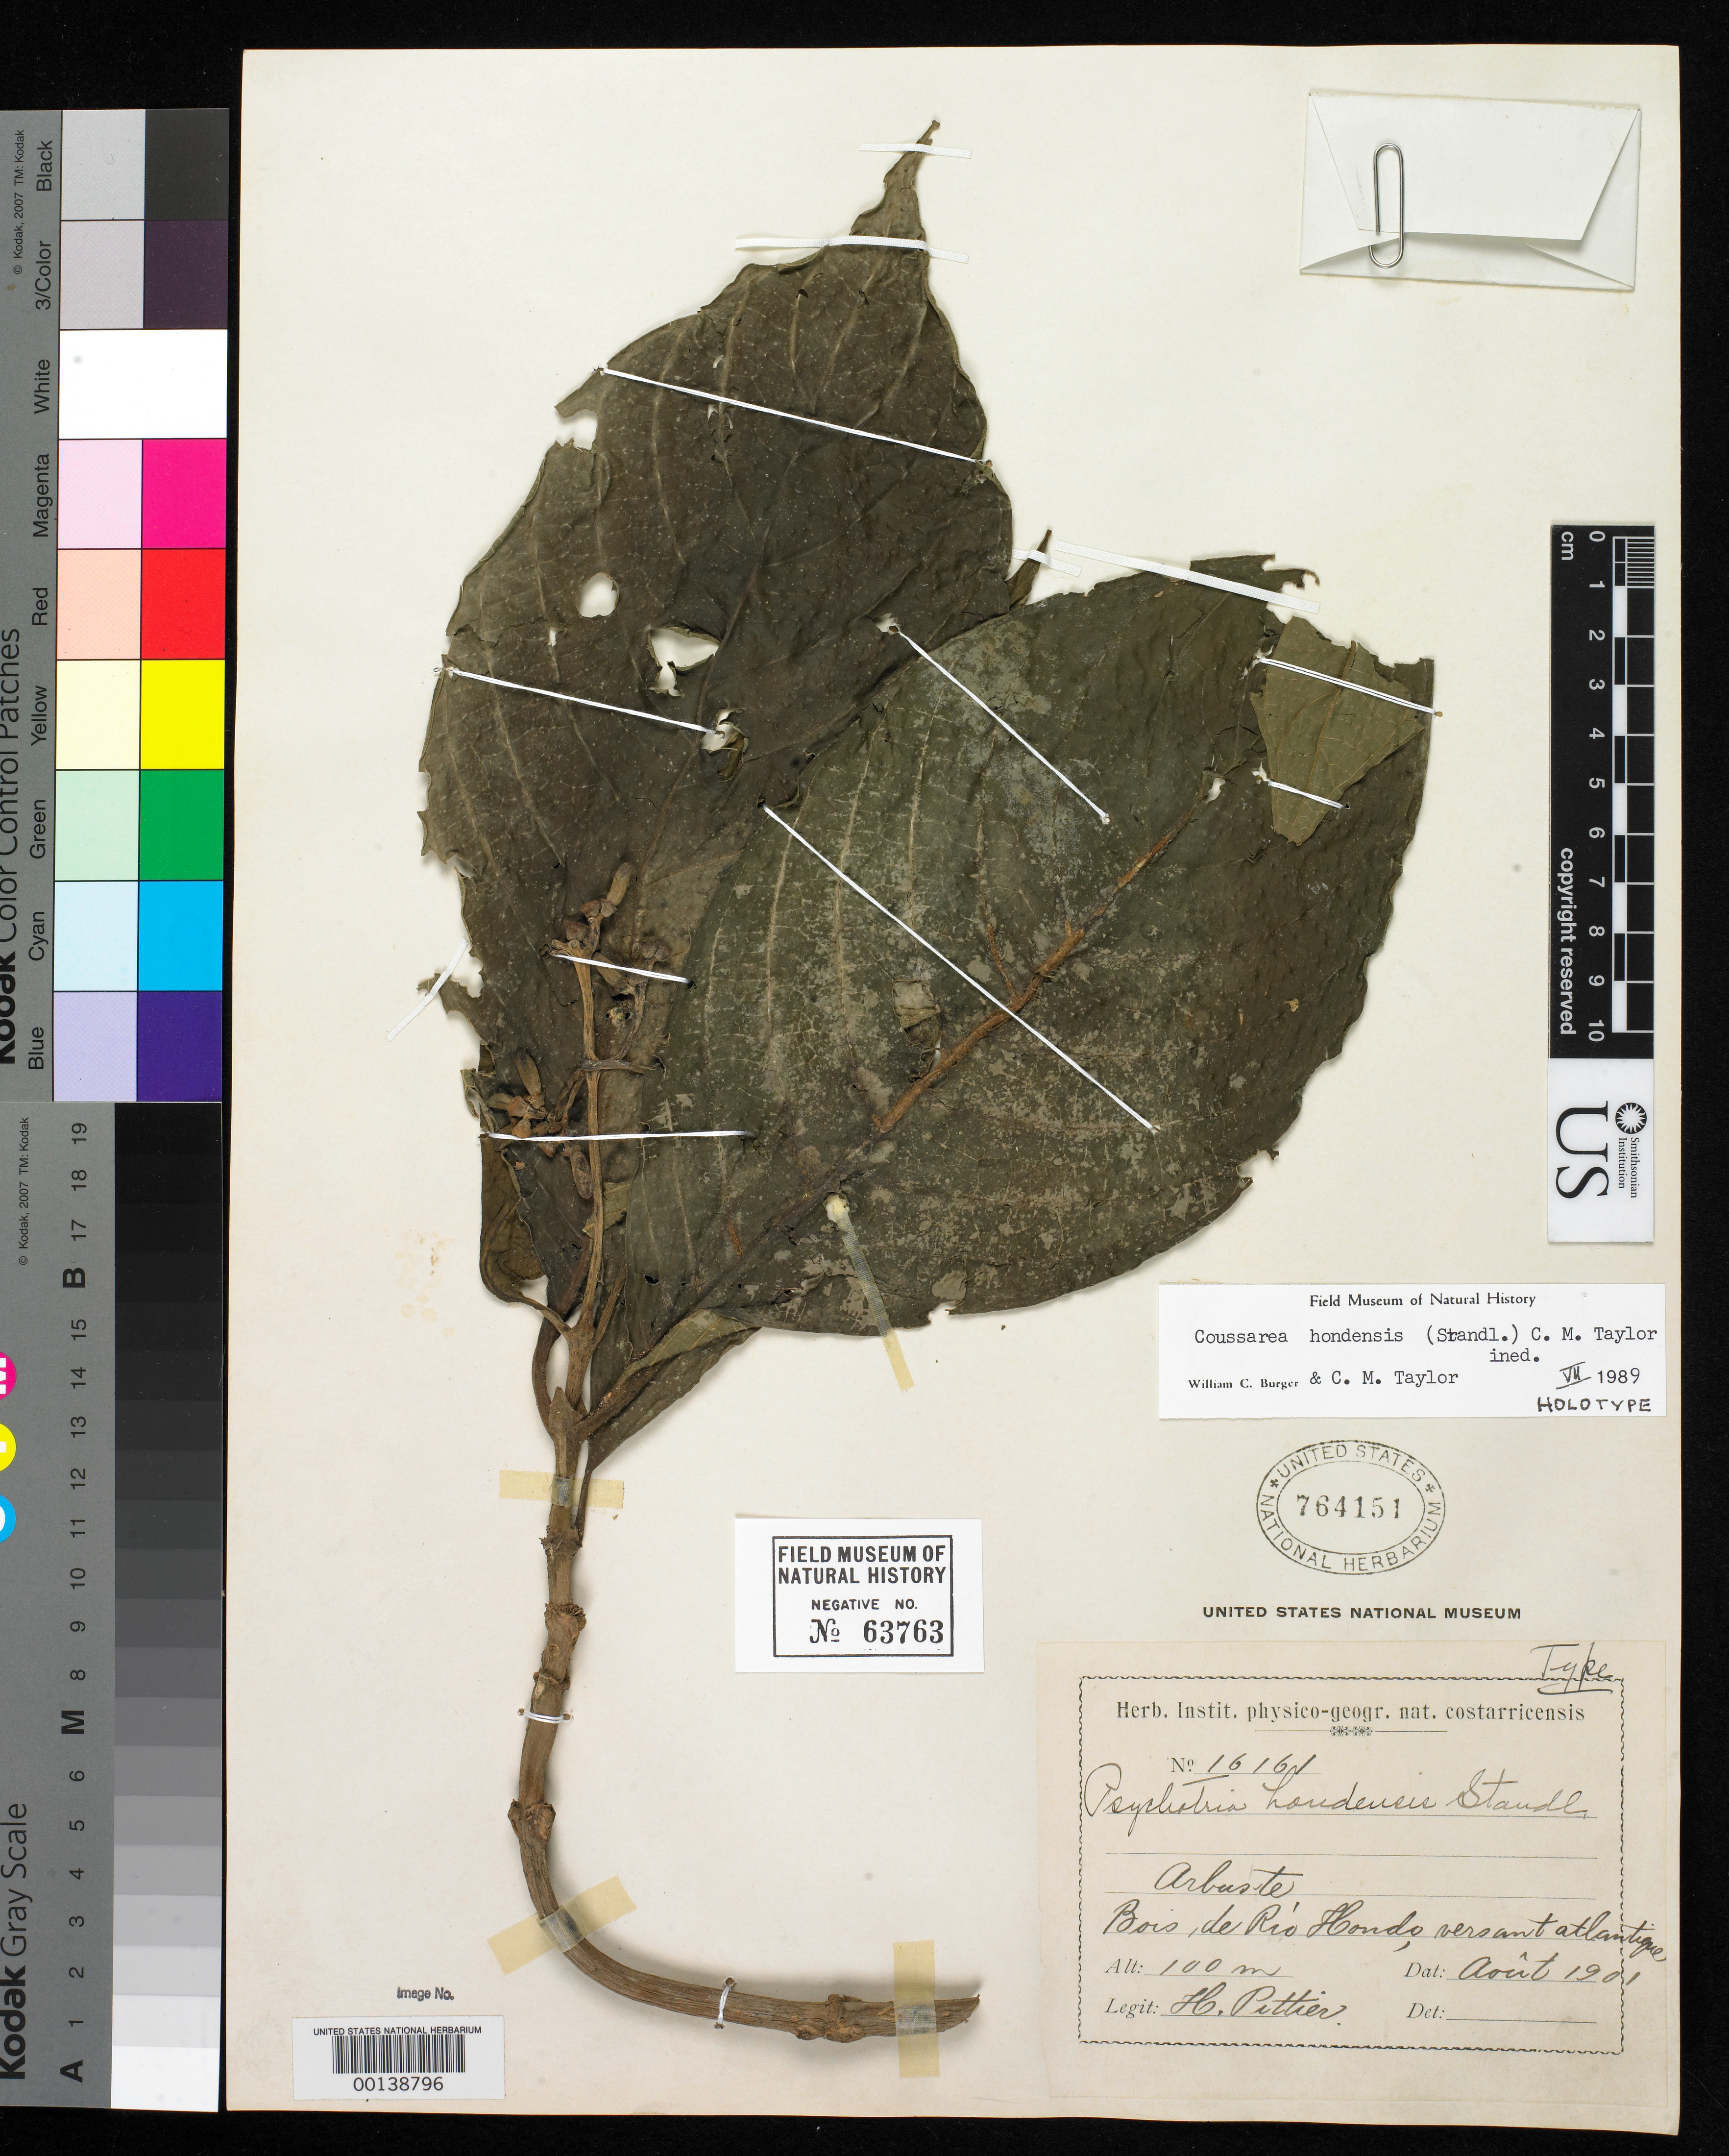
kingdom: Plantae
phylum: Tracheophyta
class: Magnoliopsida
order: Gentianales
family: Rubiaceae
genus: Psychotria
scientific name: Psychotria hondensis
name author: Standl.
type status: Holotype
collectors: H. F. Pittier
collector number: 16161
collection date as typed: Aug 1901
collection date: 1901-08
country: Costa Rica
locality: Rio Hondo, Atlantic slope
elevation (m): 100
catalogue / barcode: US 764151